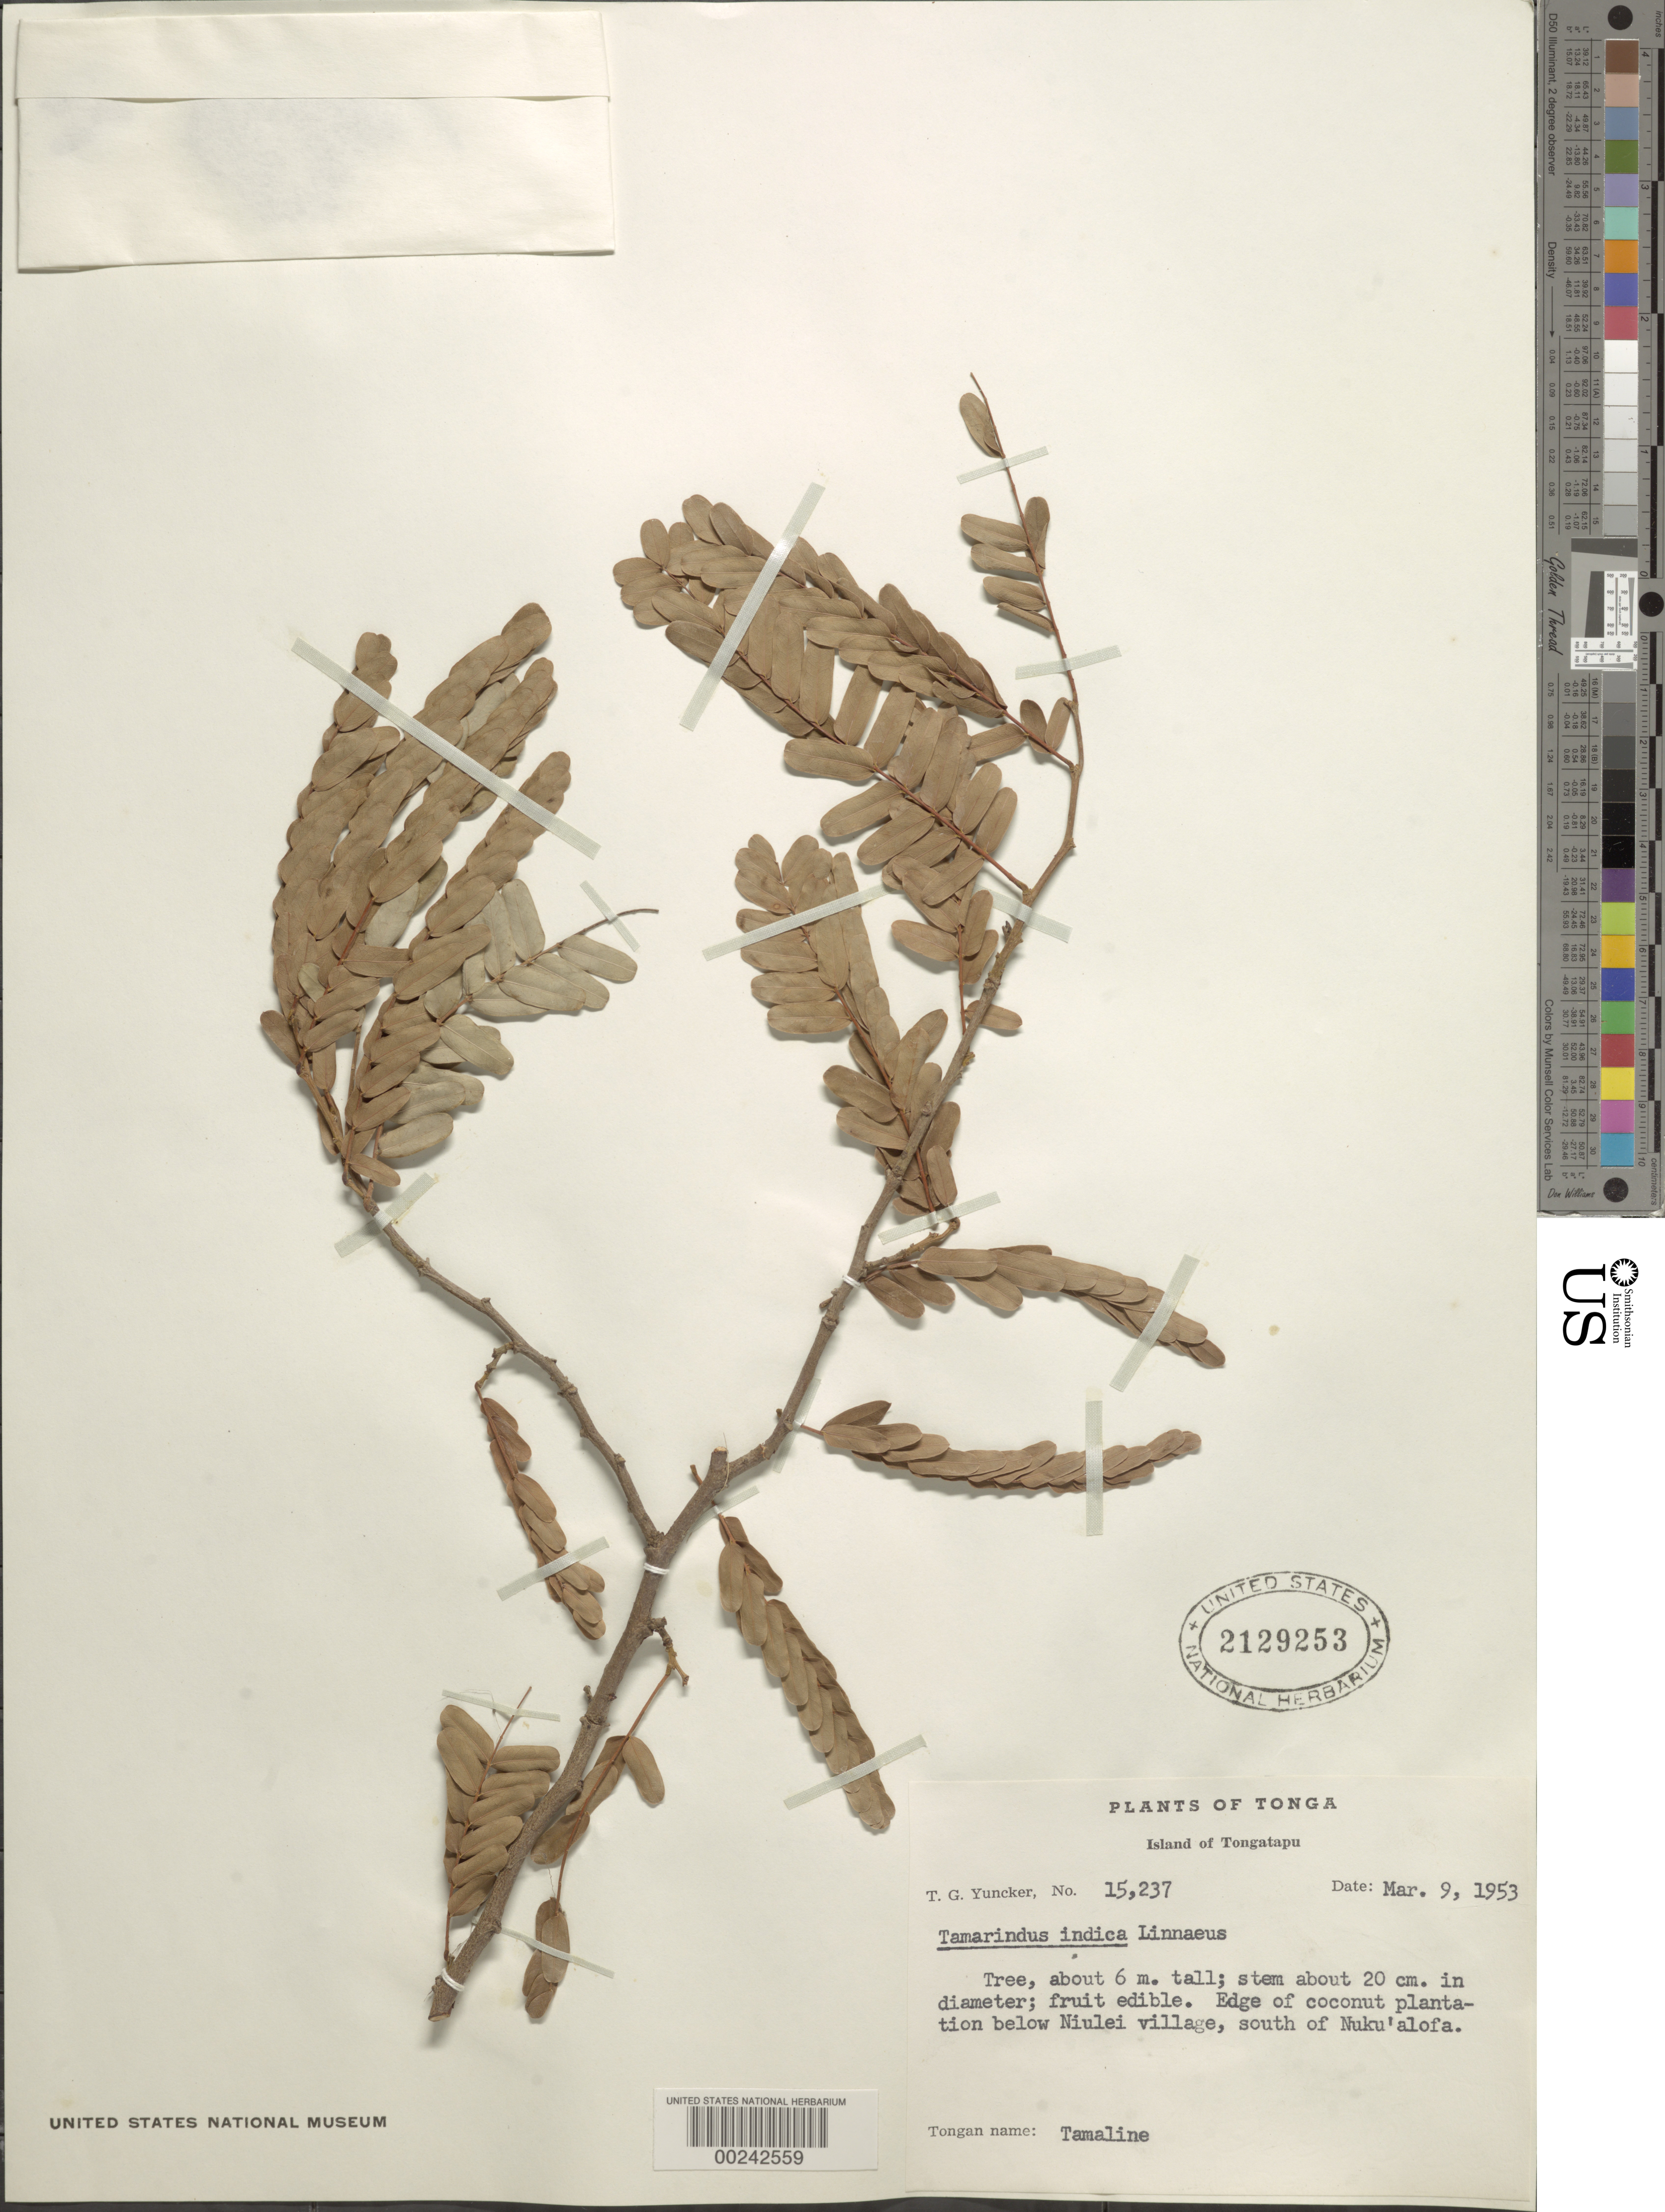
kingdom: Plantae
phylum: Tracheophyta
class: Magnoliopsida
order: Fabales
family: Fabaceae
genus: Tamarindus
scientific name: Tamarindus indica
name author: L.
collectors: T. G. Yuncker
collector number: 15237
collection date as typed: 09 Mar 1953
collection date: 1953-03-09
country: Tonga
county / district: Tongatapu I.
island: Tongatapu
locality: Edge of coconut plantation below niulei village, s of nuku'alofa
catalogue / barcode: US 2129253